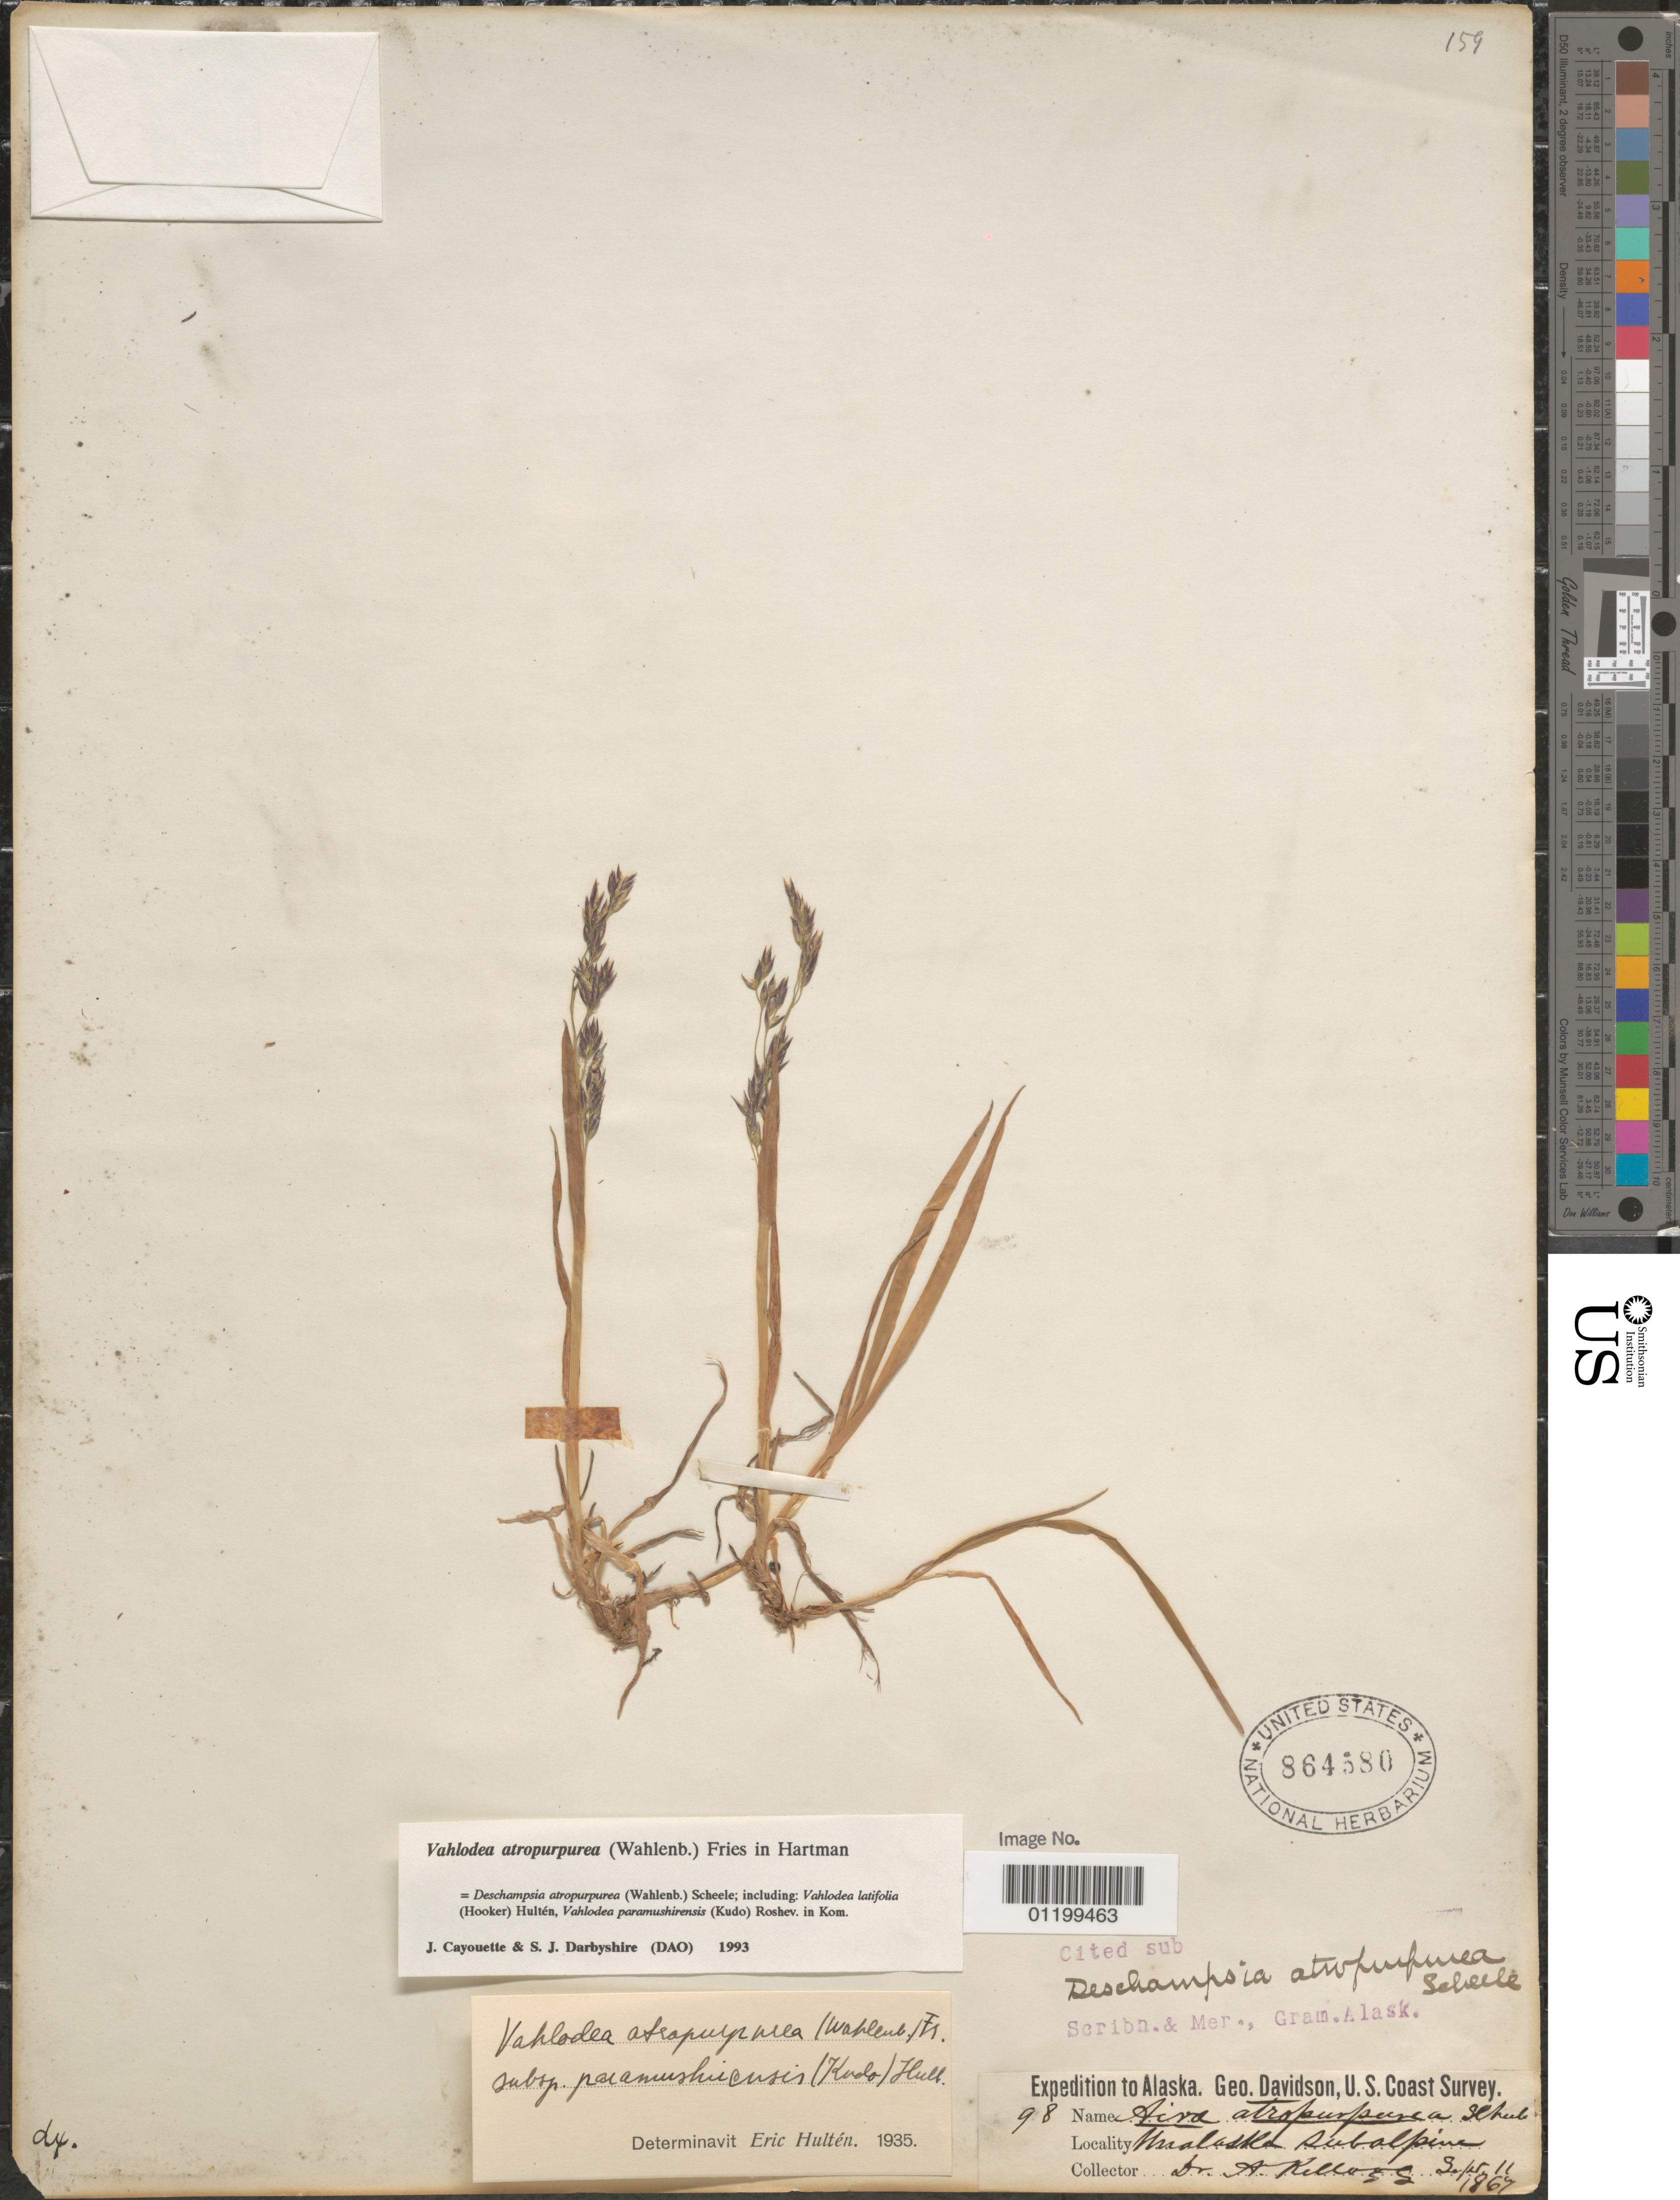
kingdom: Plantae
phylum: Tracheophyta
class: Liliopsida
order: Poales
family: Poaceae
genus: Vahlodea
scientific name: Vahlodea atropurpurea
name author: (Wahlenb.) Fr. ex Hartm.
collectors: A. Kellogg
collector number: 98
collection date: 1867-09-11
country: United States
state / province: Alaska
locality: Unalaska.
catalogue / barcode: US 864580